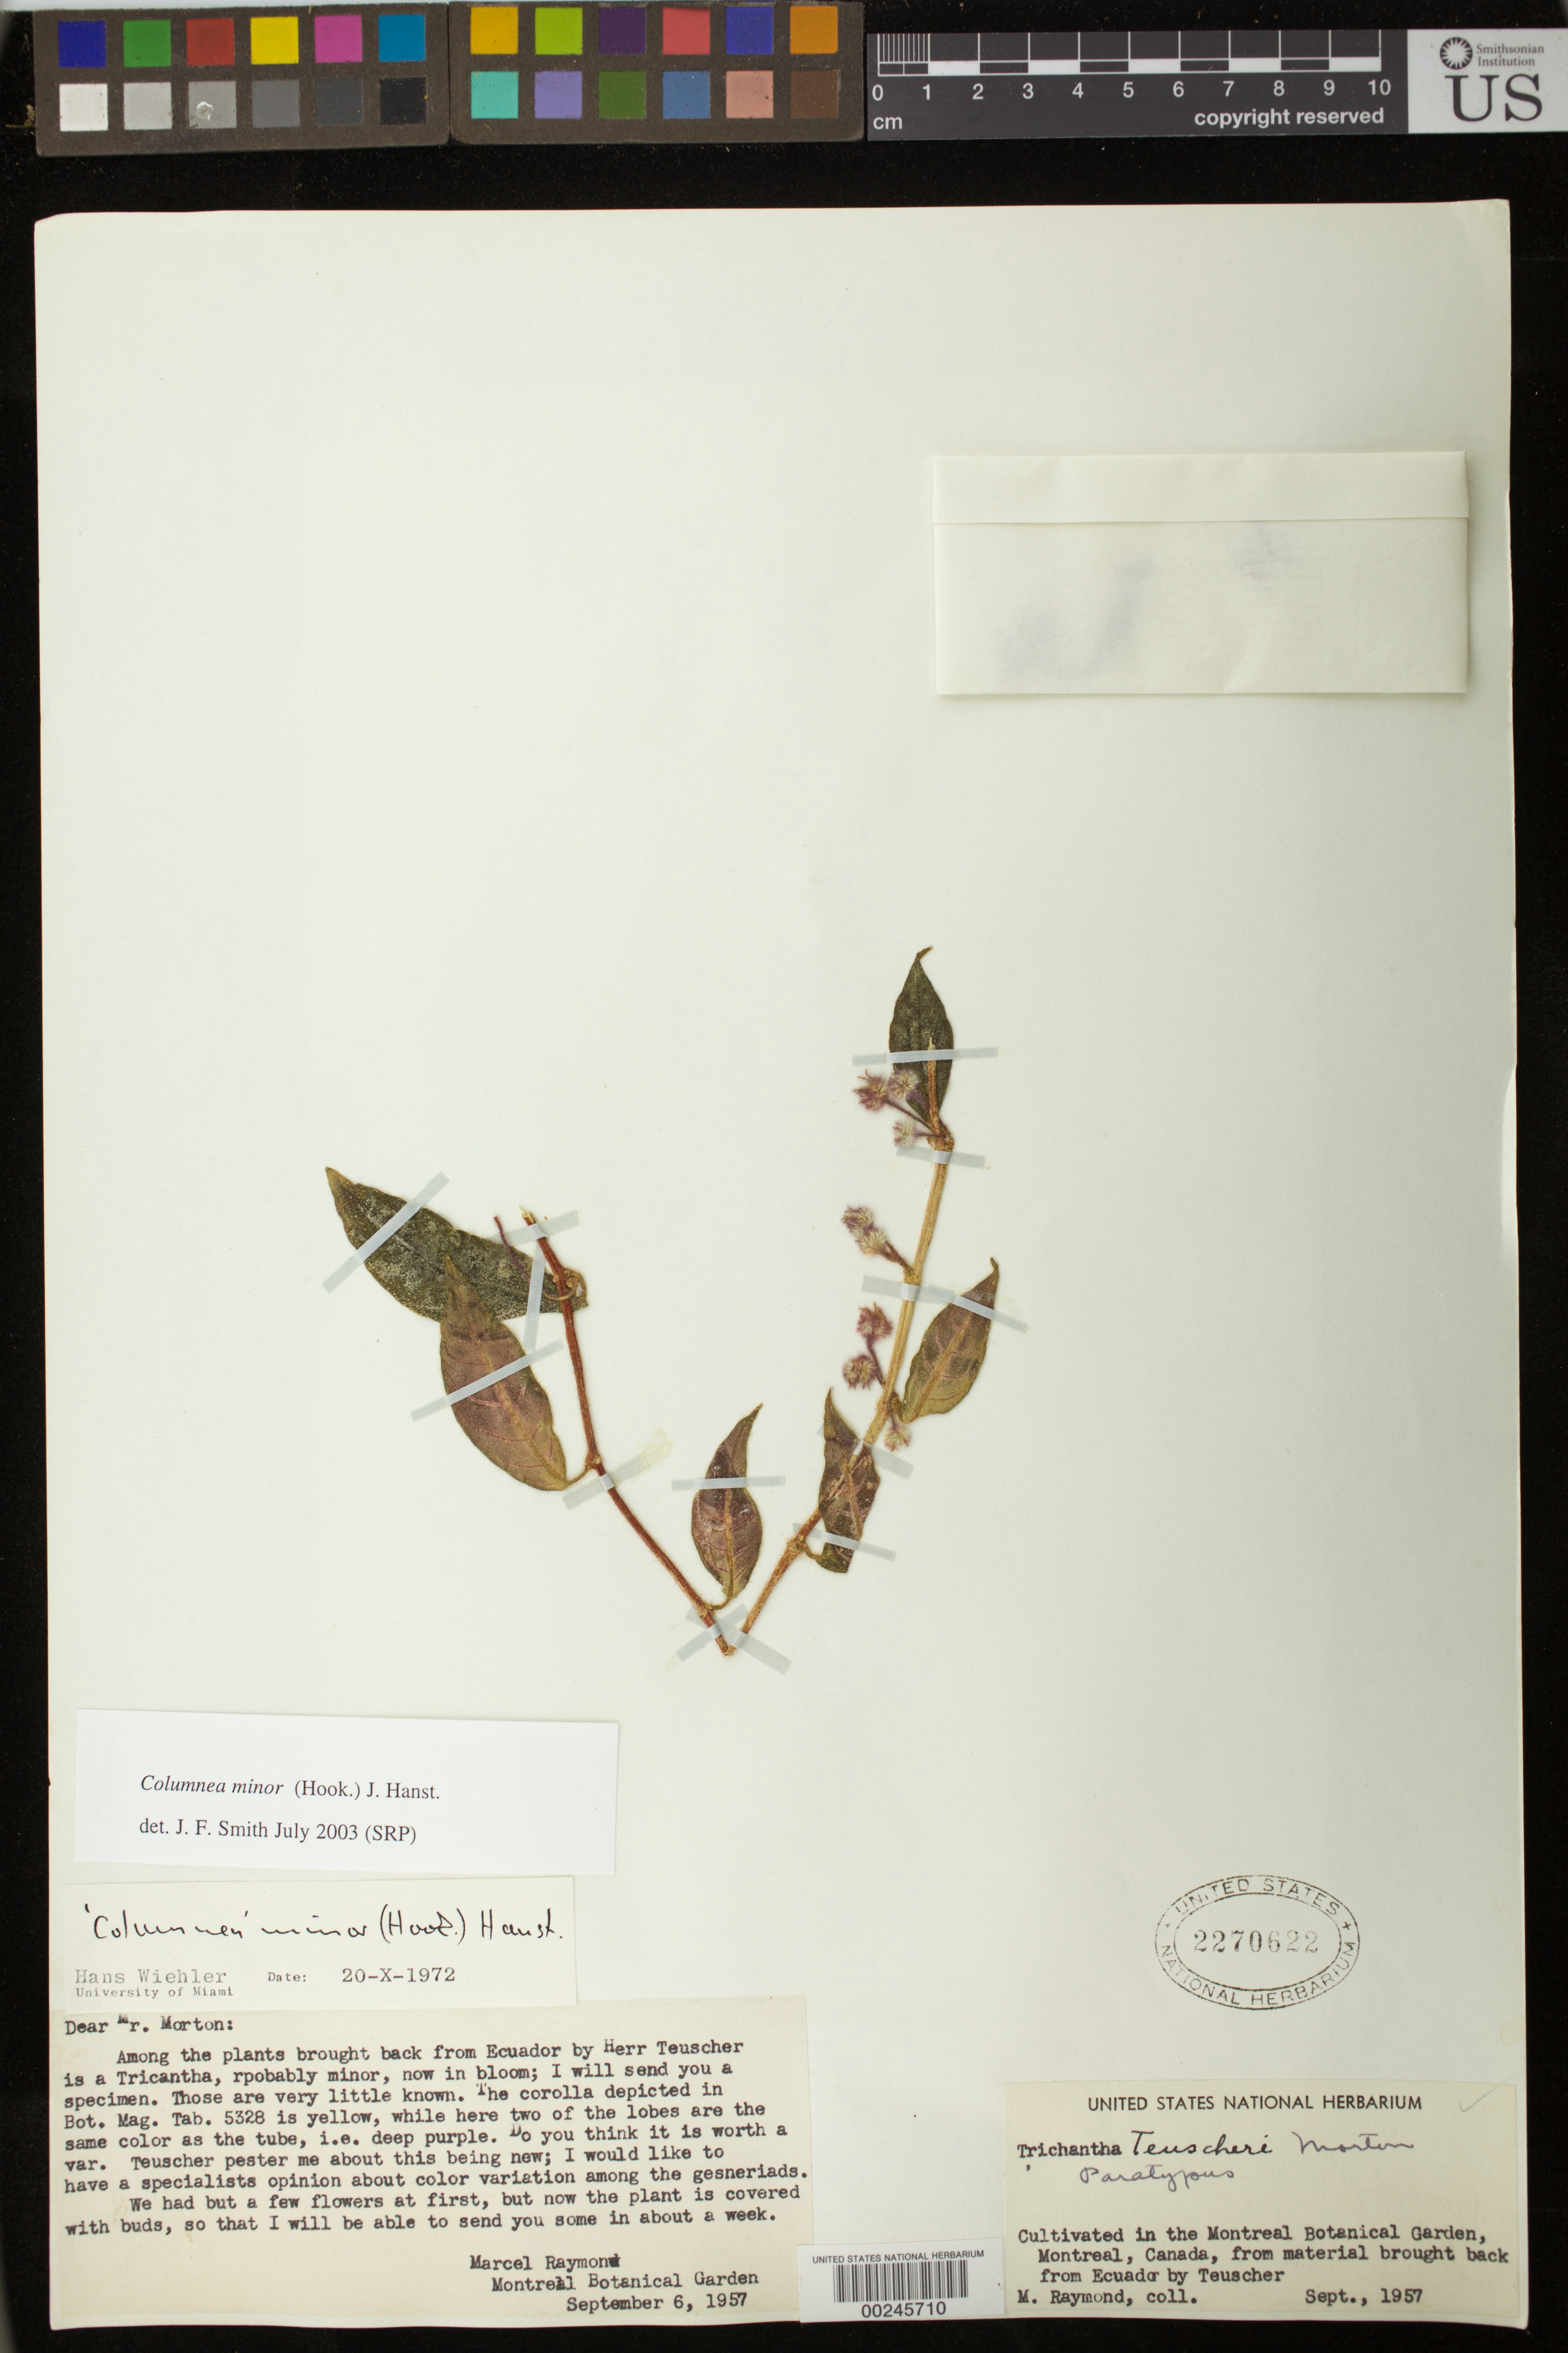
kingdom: Plantae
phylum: Tracheophyta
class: Magnoliopsida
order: Lamiales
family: Gesneriaceae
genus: Columnea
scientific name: Columnea minor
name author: (Hook.) Hanst.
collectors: M. Raymond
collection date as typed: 06 Sep 1957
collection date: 1957-09-06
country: Ecuador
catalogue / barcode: US 2270622